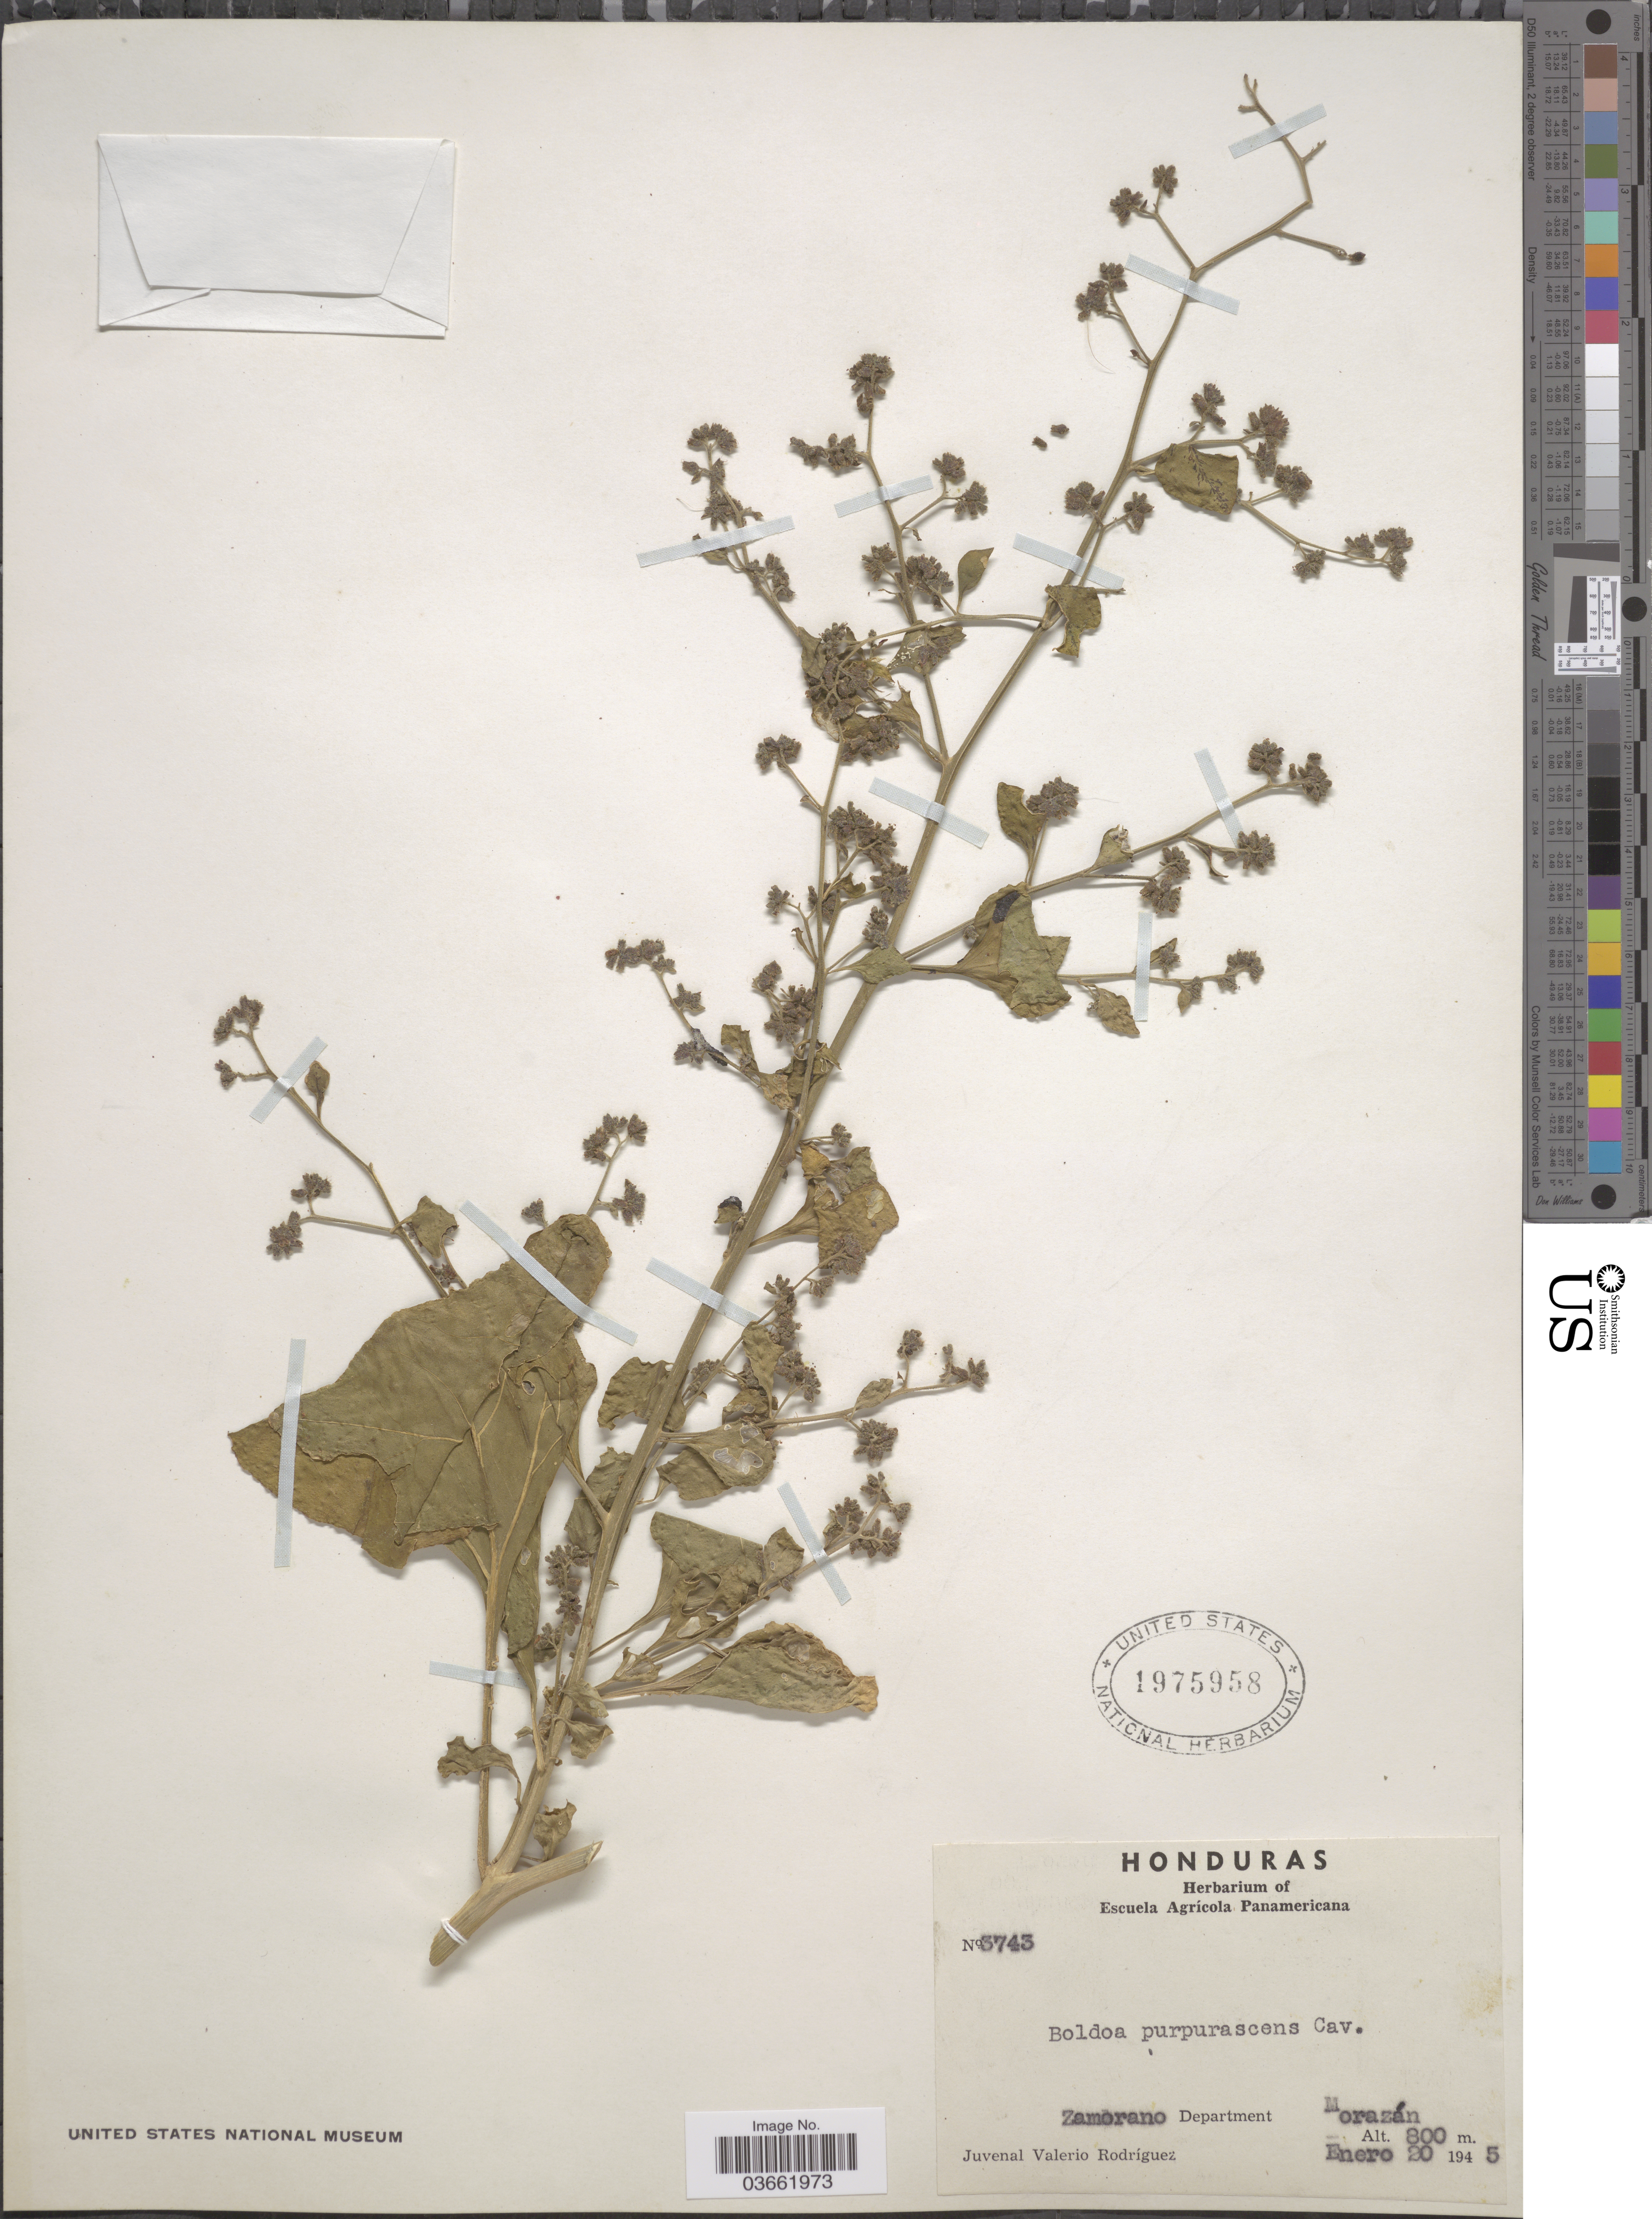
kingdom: Plantae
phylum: Tracheophyta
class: Magnoliopsida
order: Caryophyllales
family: Nyctaginaceae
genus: Boldoa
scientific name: Boldoa purpurascens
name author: Cav. ex Lag.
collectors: J. Rodriguez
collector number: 3743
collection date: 1945-01-20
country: Honduras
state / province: Fco. Morazán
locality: Zamorano Department Morazán.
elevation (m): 800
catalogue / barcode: US 1975958